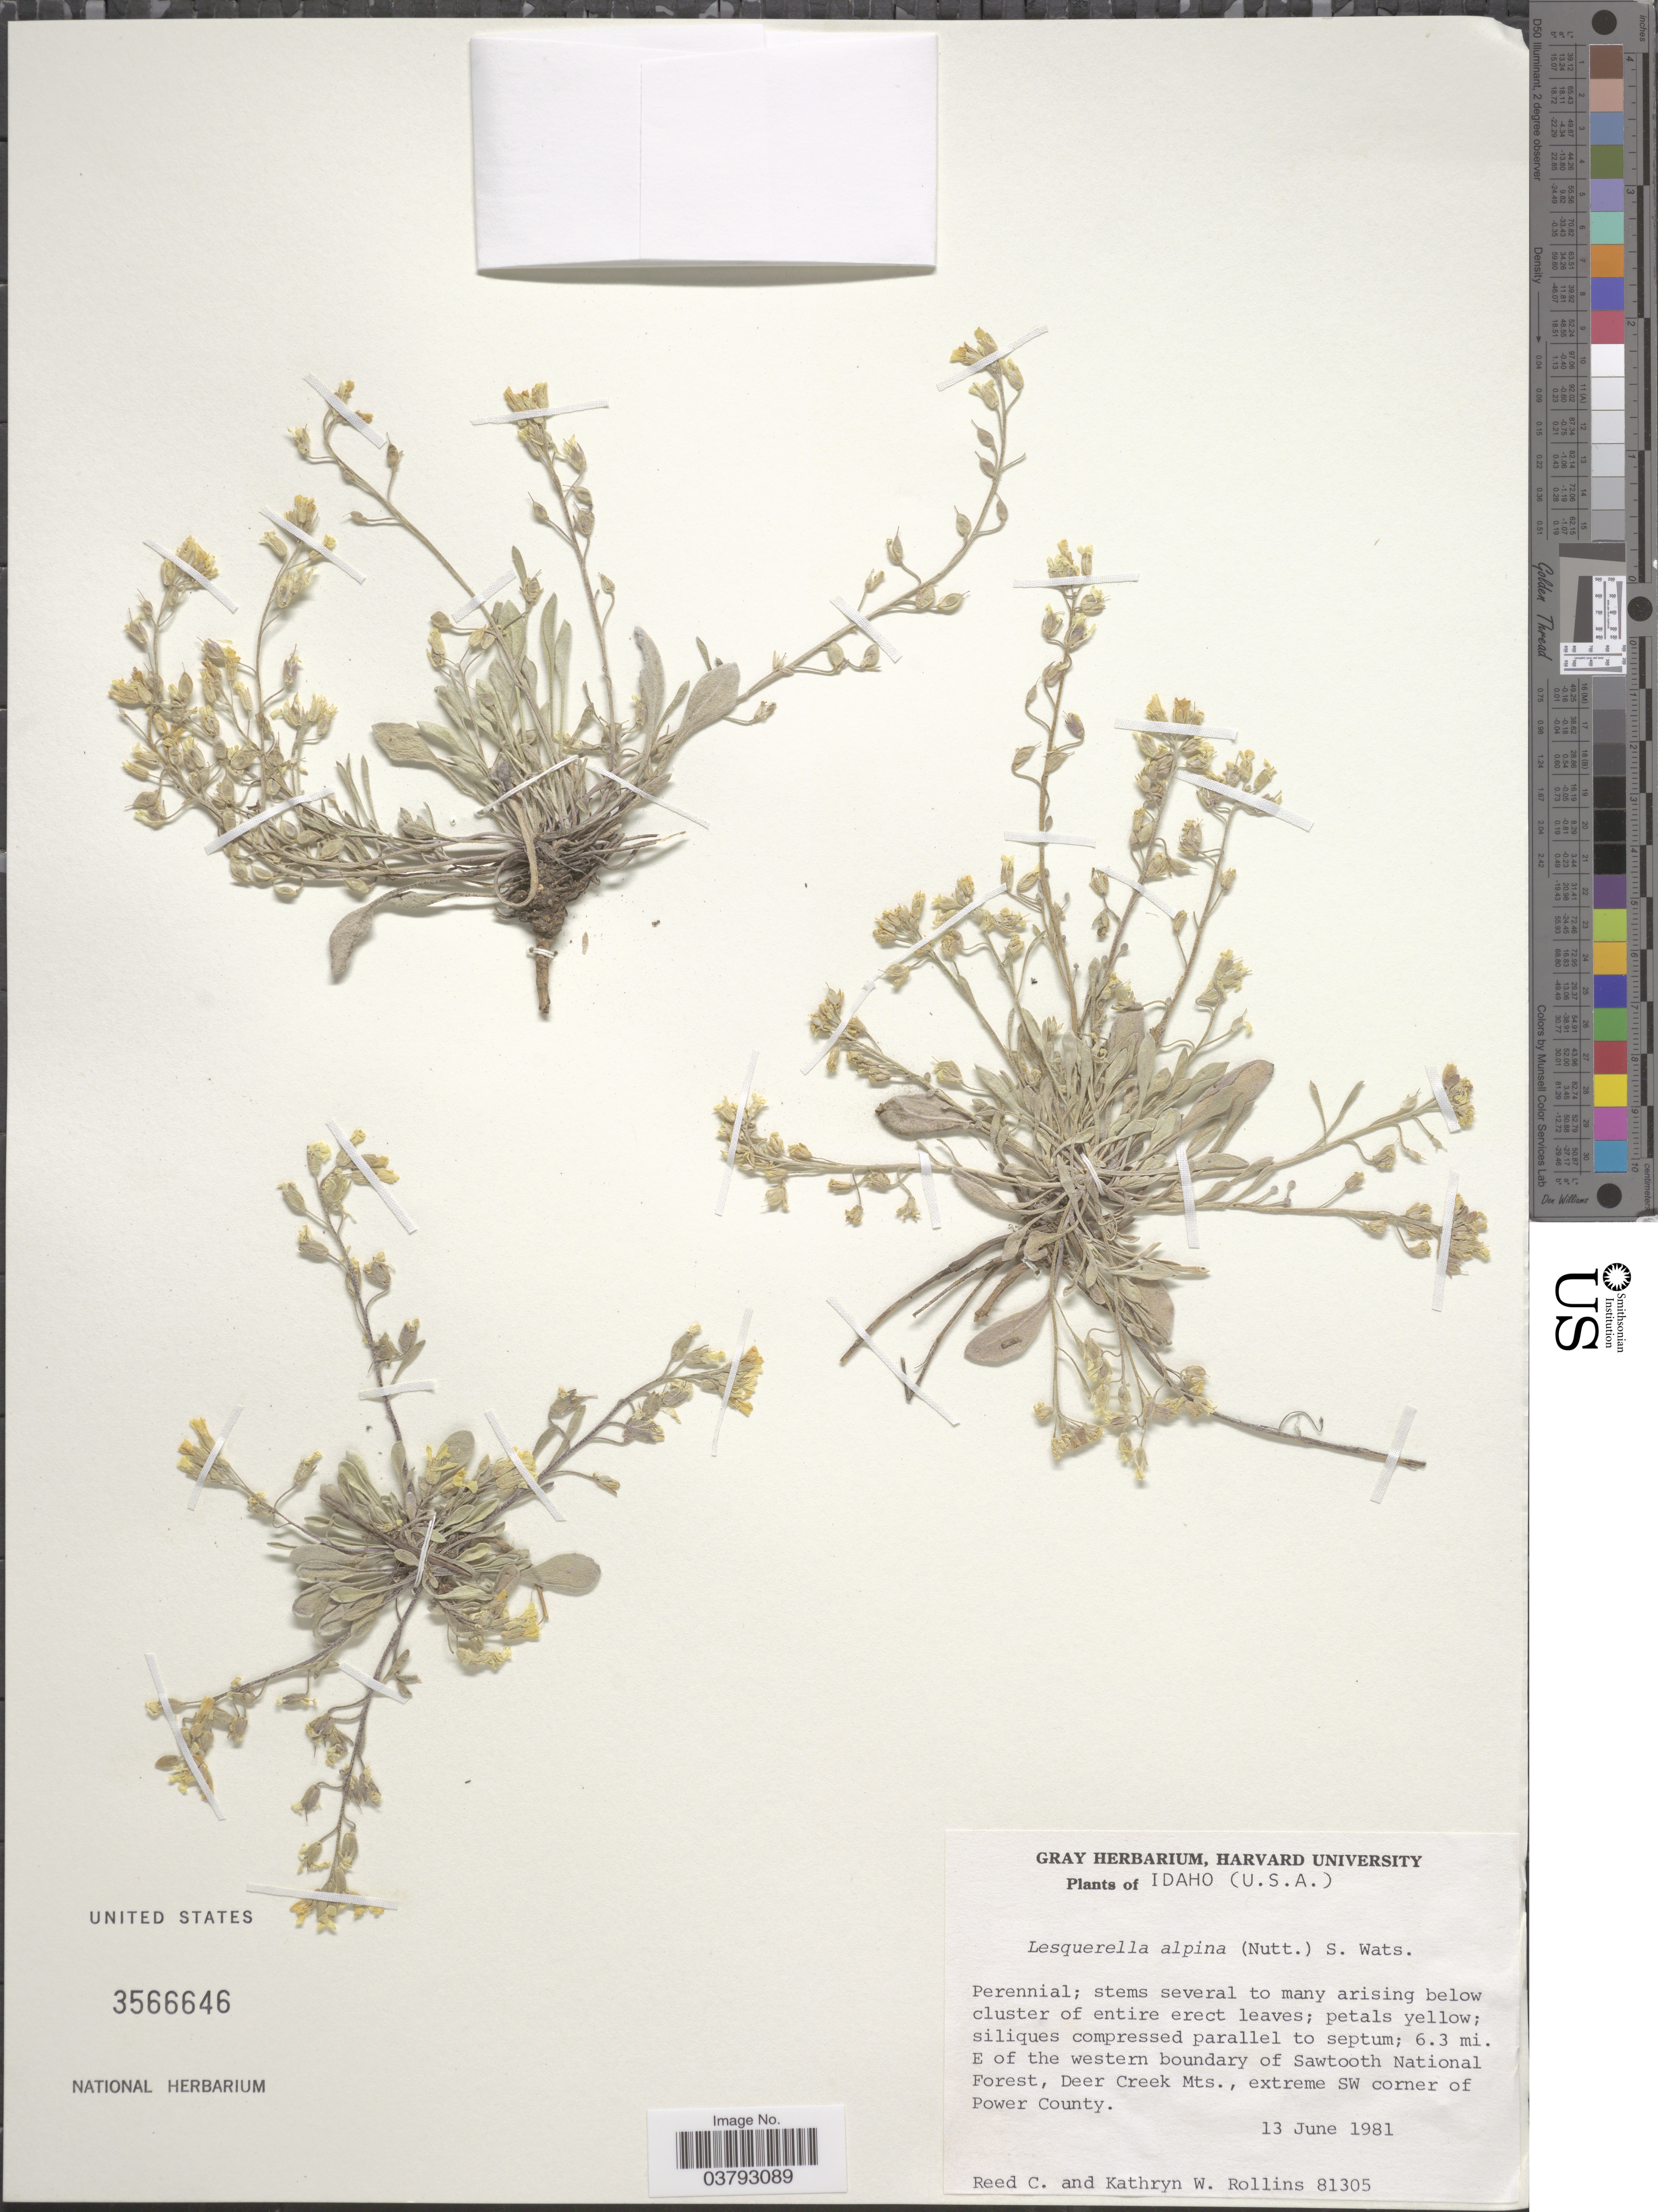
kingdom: Plantae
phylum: Tracheophyta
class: Magnoliopsida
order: Brassicales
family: Brassicaceae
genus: Lesquerella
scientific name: Lesquerella alpina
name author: (Nutt.) S. Watson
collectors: R. C. Rollins & K. W. Rollins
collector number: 81305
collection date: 1981-06-13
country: United States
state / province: Idaho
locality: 6.3 mi. E of the western boundary of Sawtooth National Forest, Deer Creek Mts., extreme SW corner of Power County.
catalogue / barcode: US 3566646